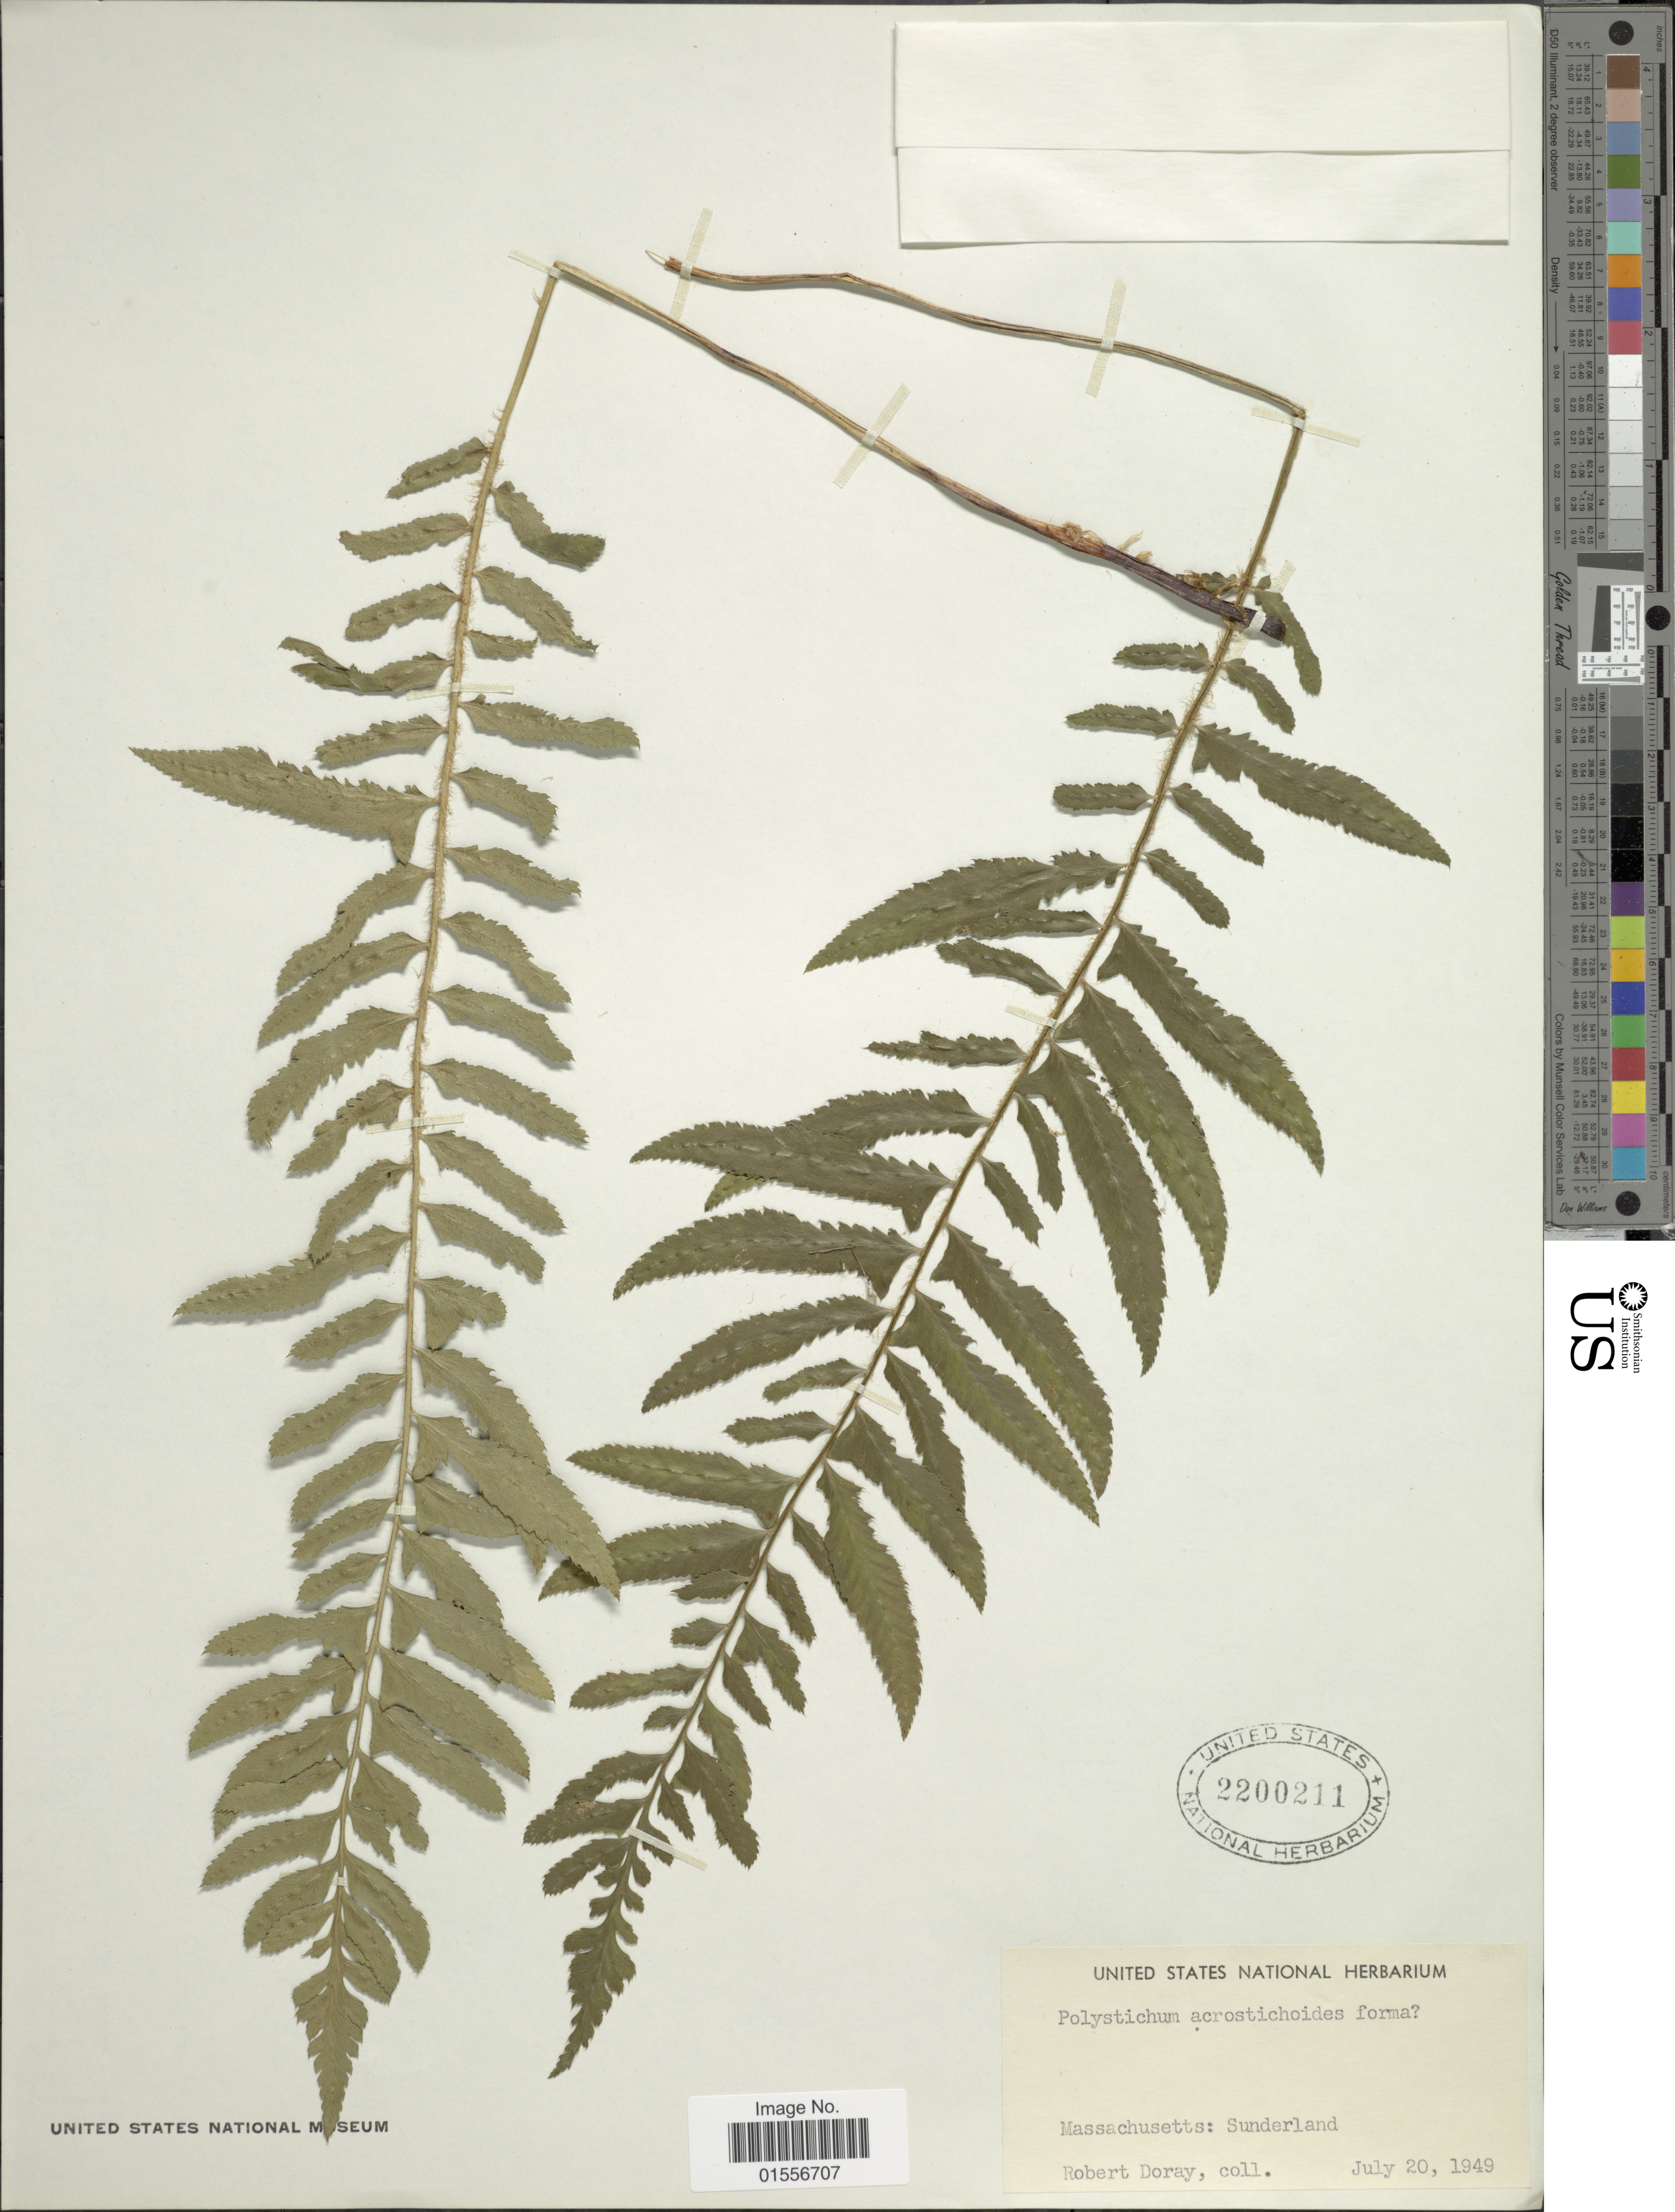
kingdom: Plantae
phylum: Tracheophyta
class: Polypodiopsida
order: Polypodiales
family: Dryopteridaceae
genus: Polystichum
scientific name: Polystichum acrostichoides f. incisum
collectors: R. Doray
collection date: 1949-07-20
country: United States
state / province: Massachusetts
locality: Sunderland.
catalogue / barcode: US 2200211